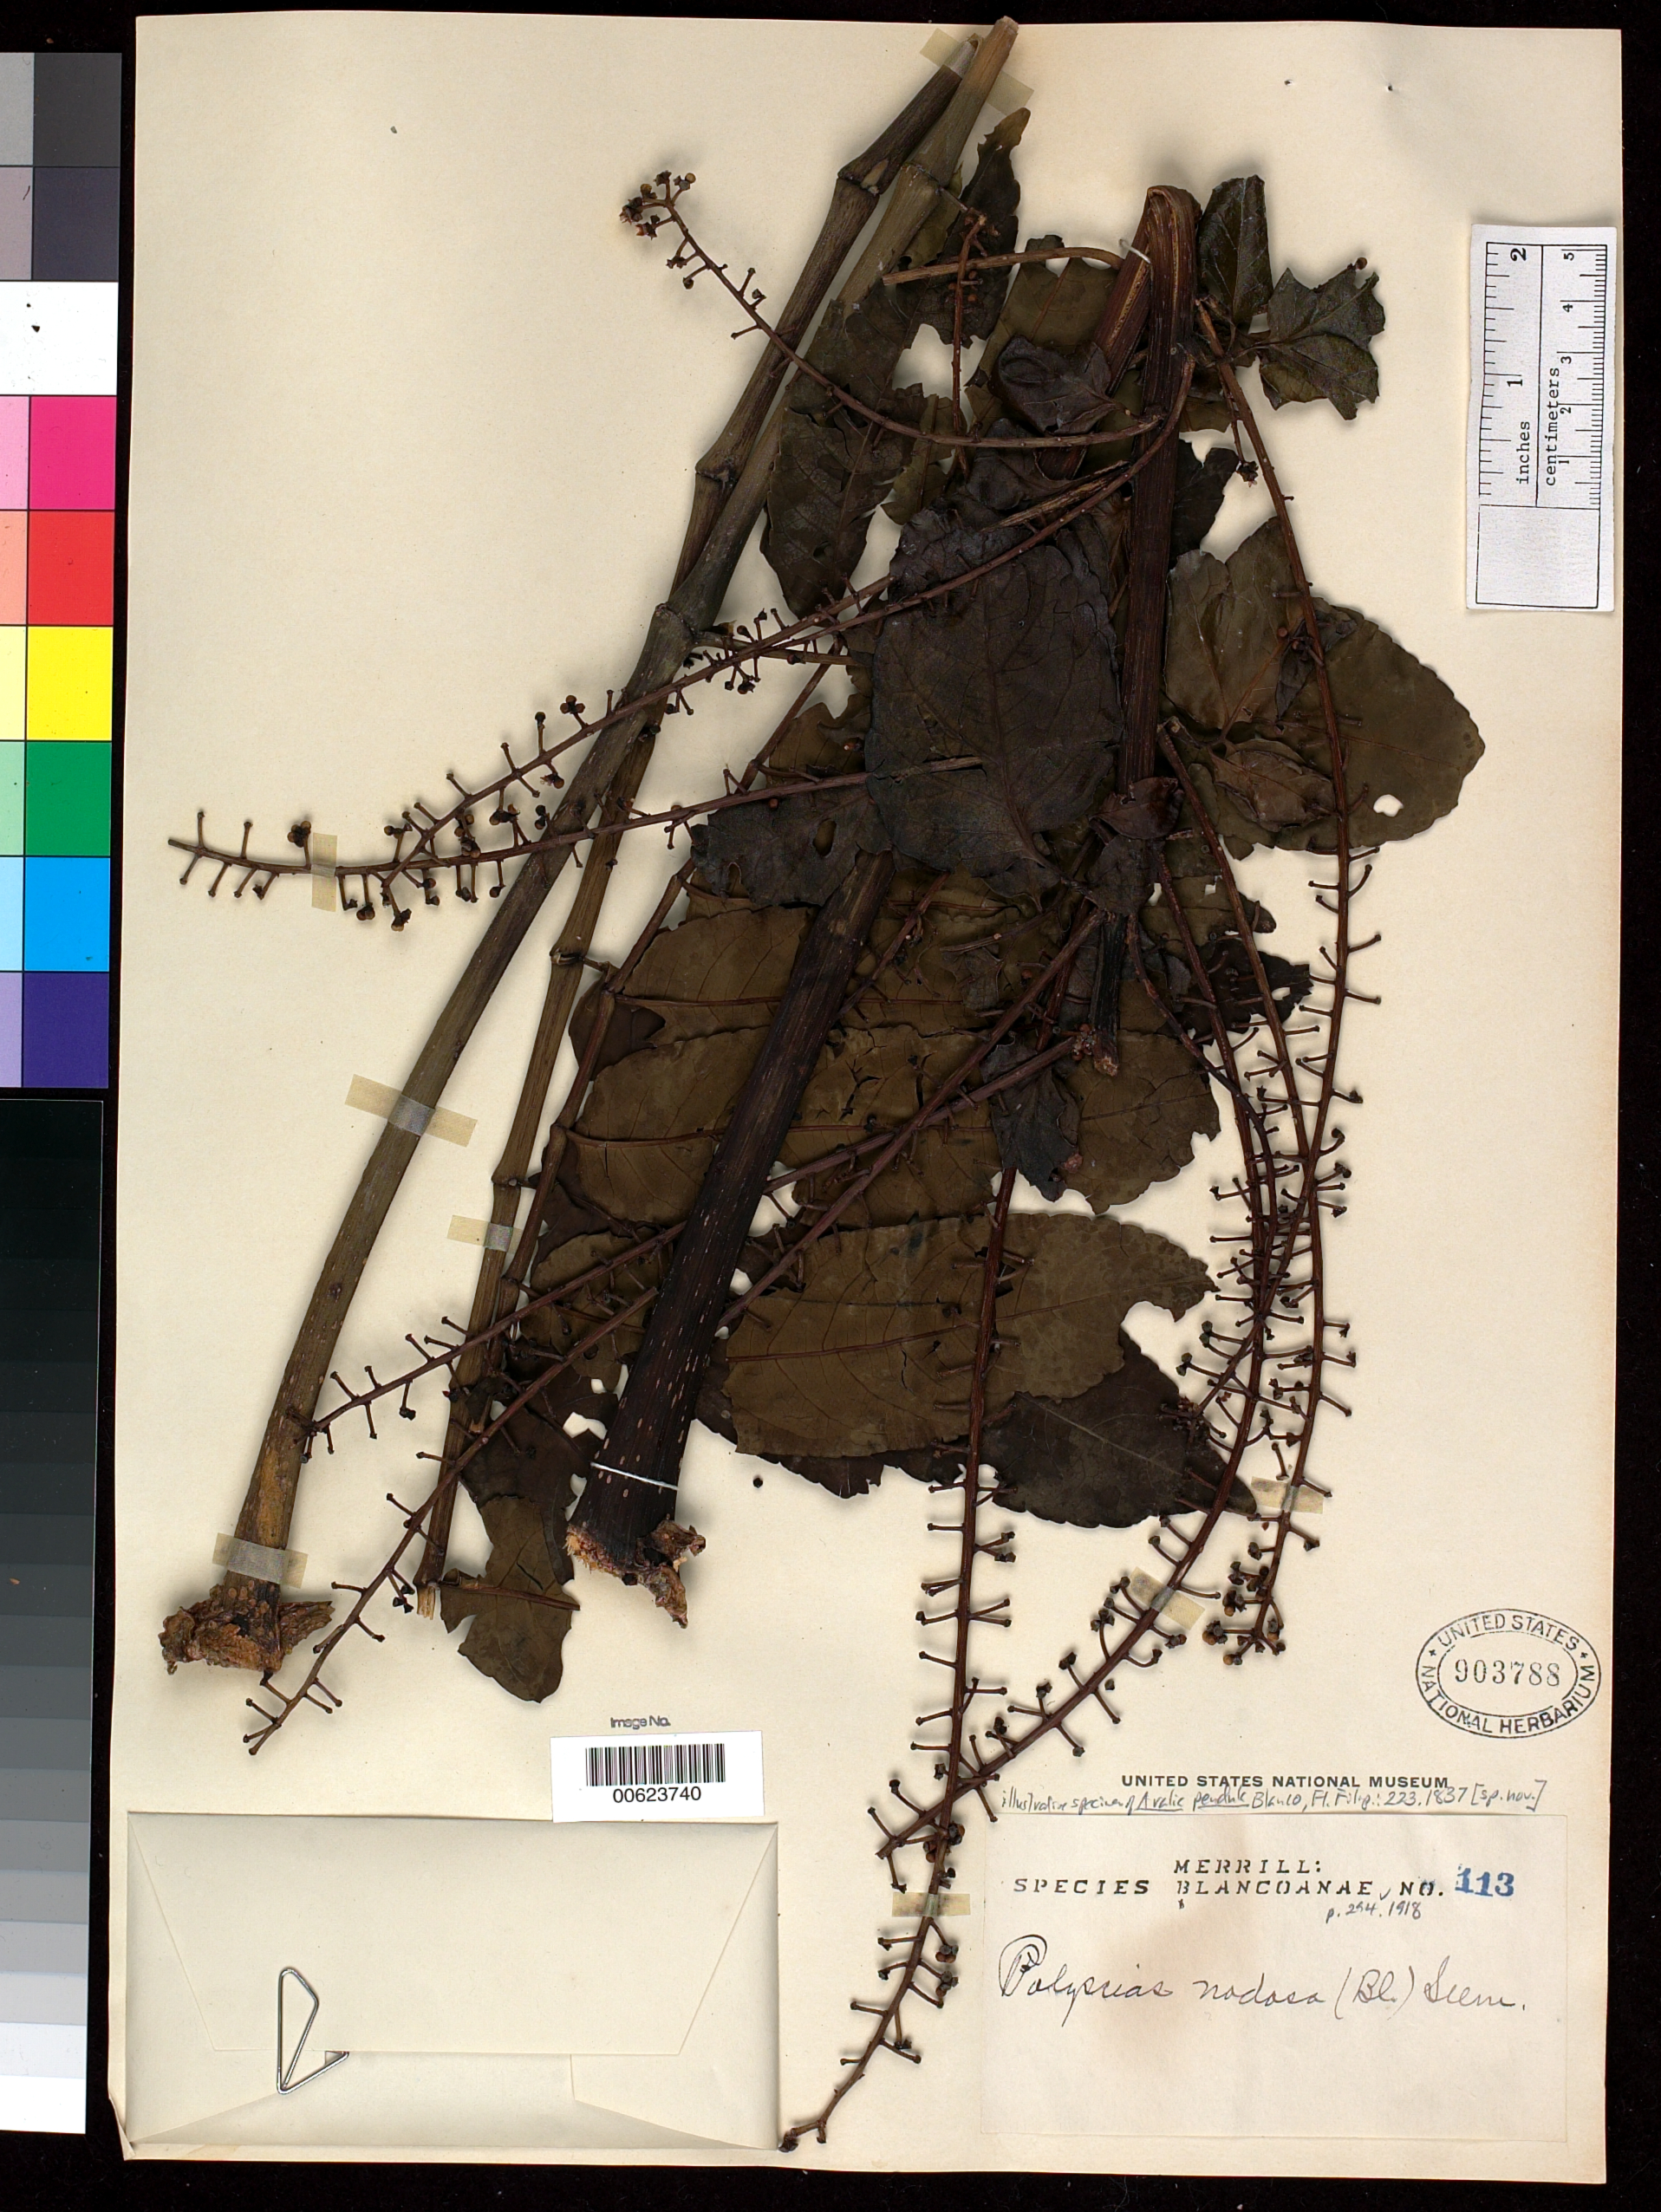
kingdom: Plantae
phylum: Tracheophyta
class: Magnoliopsida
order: Apiales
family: Araliaceae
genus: Aralia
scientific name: Aralia pendula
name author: Blanco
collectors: E. D. Merrill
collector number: Sp. Blancoan. 0113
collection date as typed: Nov 1914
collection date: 1914-11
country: Philippines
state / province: Calabarzon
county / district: Rizal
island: Luzon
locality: Antipolo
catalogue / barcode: US 903788